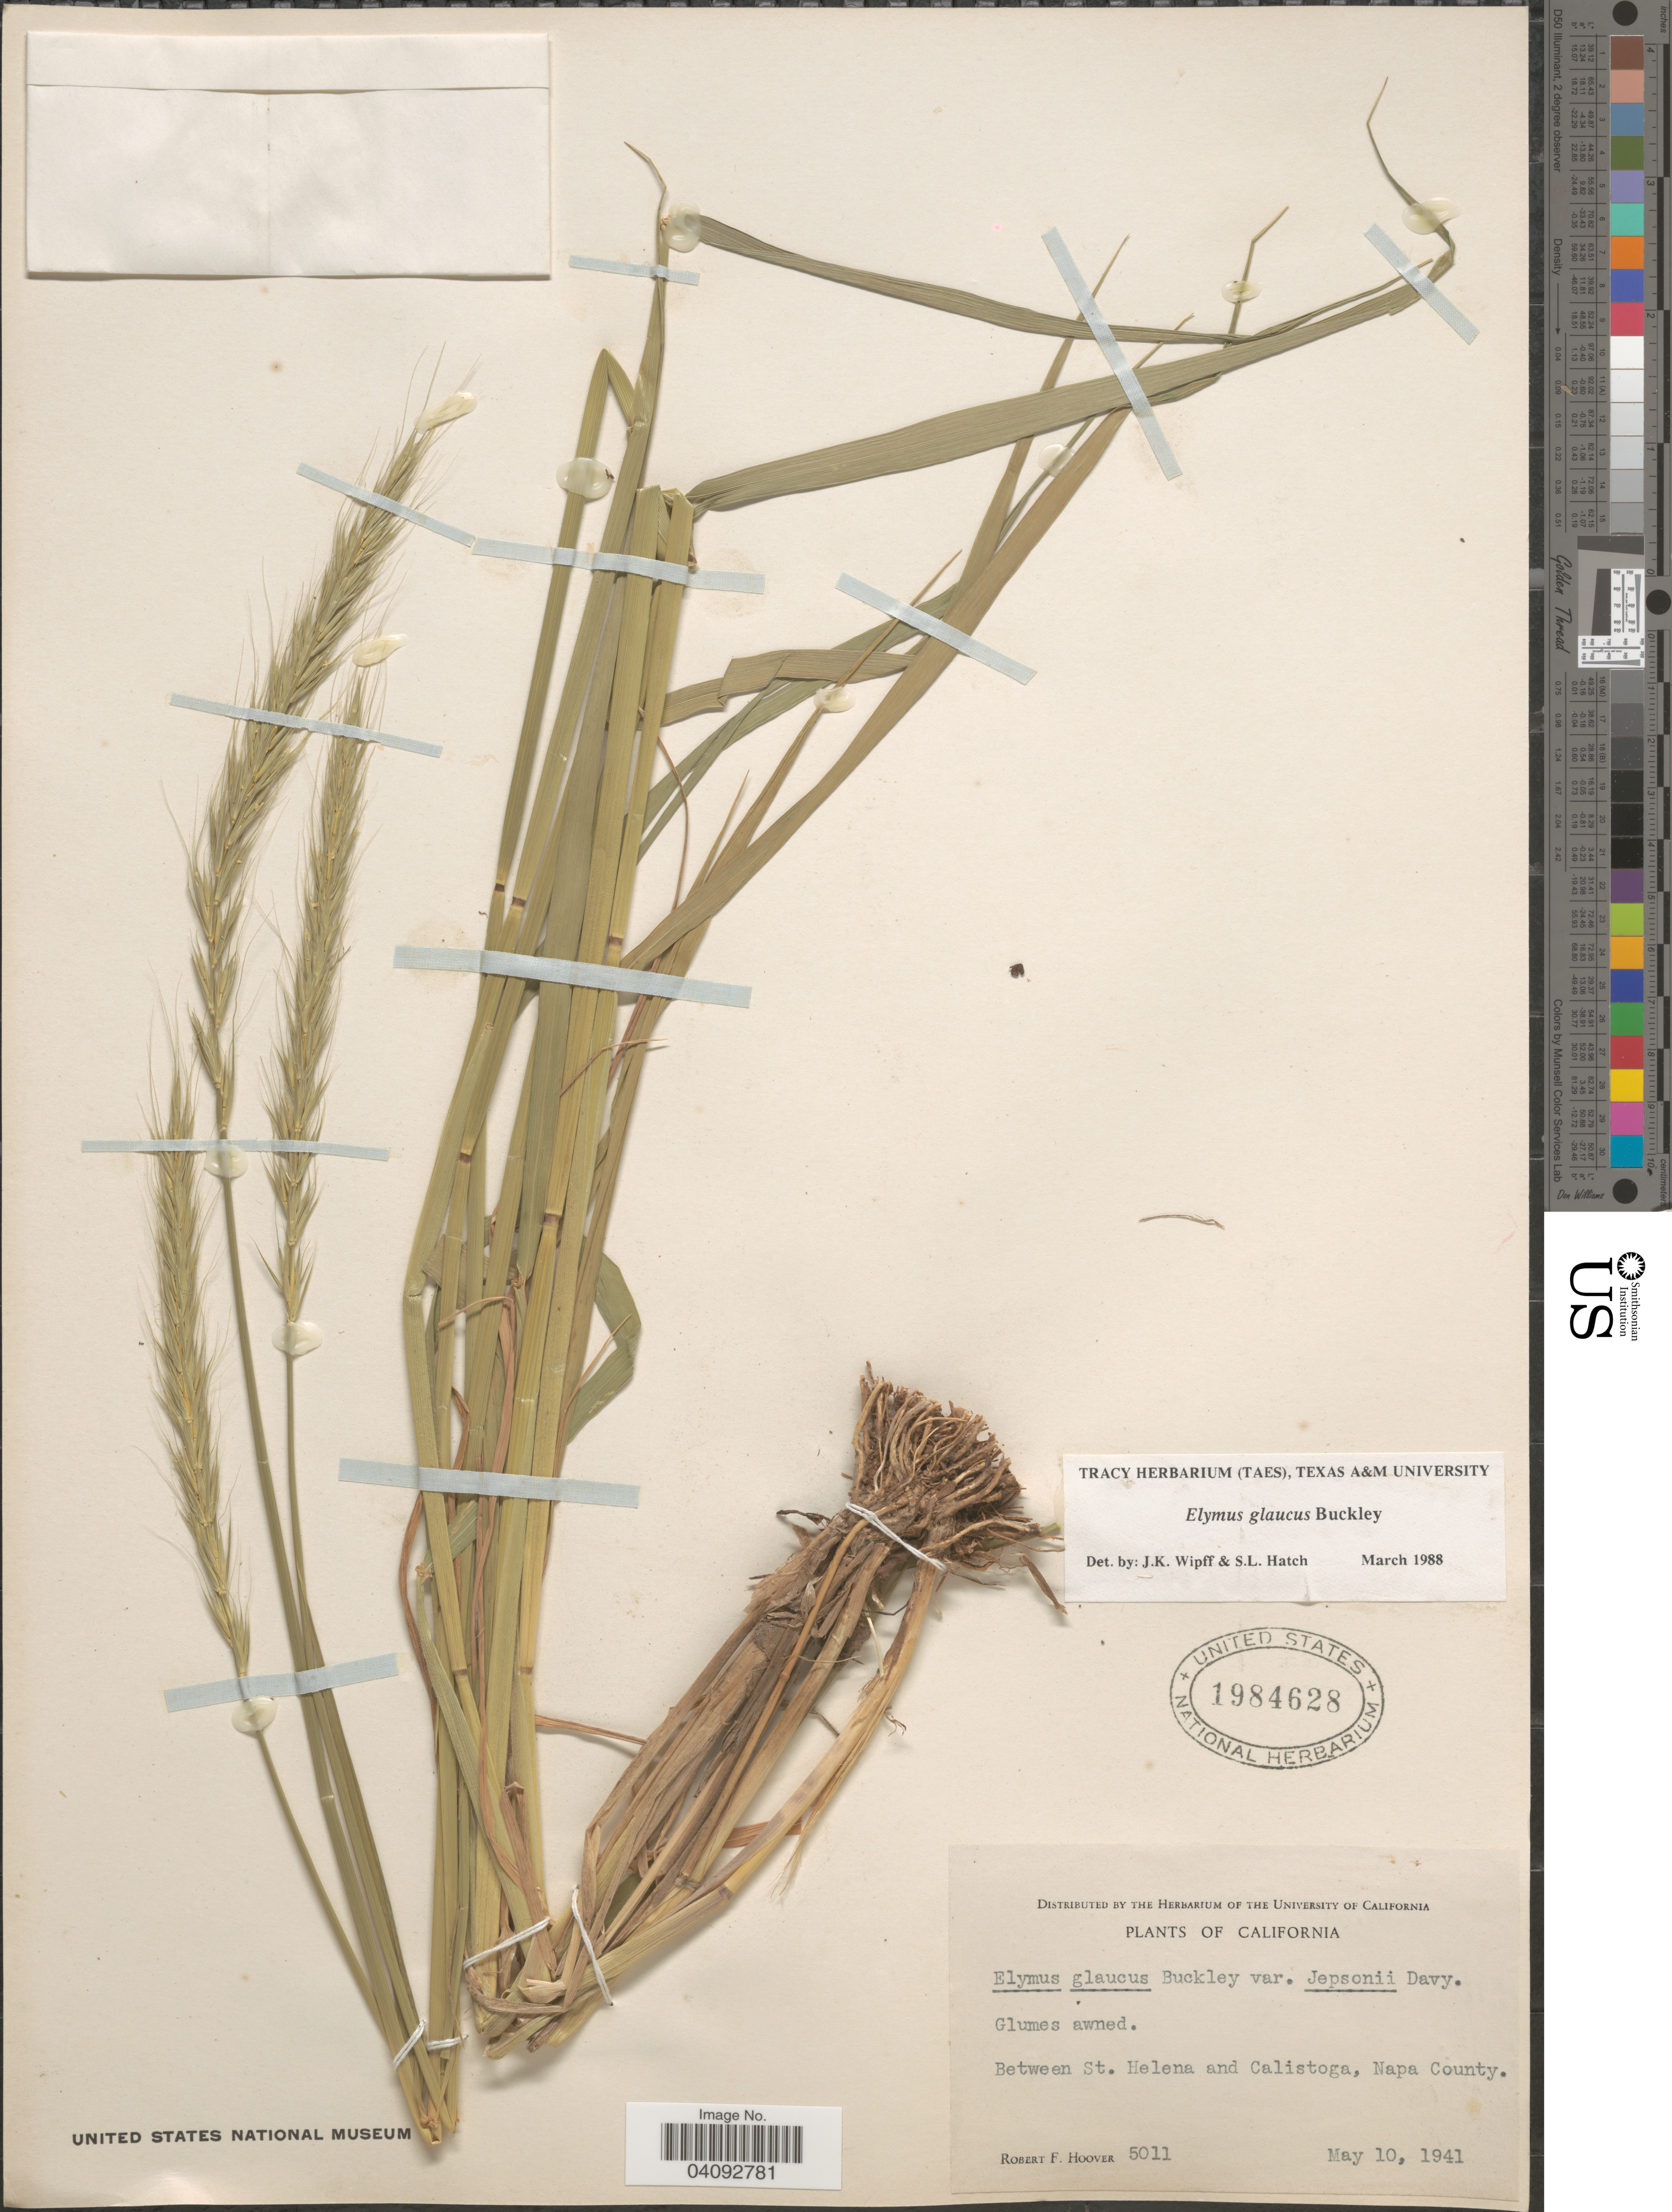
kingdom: Plantae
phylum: Tracheophyta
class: Liliopsida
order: Poales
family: Poaceae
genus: Elymus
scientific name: Elymus glaucus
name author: Buckley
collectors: R. F. Hoover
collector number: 5011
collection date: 1941-05-10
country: United States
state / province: California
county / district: Napa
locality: Between St. Helena and Calistoga, Napa County.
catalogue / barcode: US 1984628